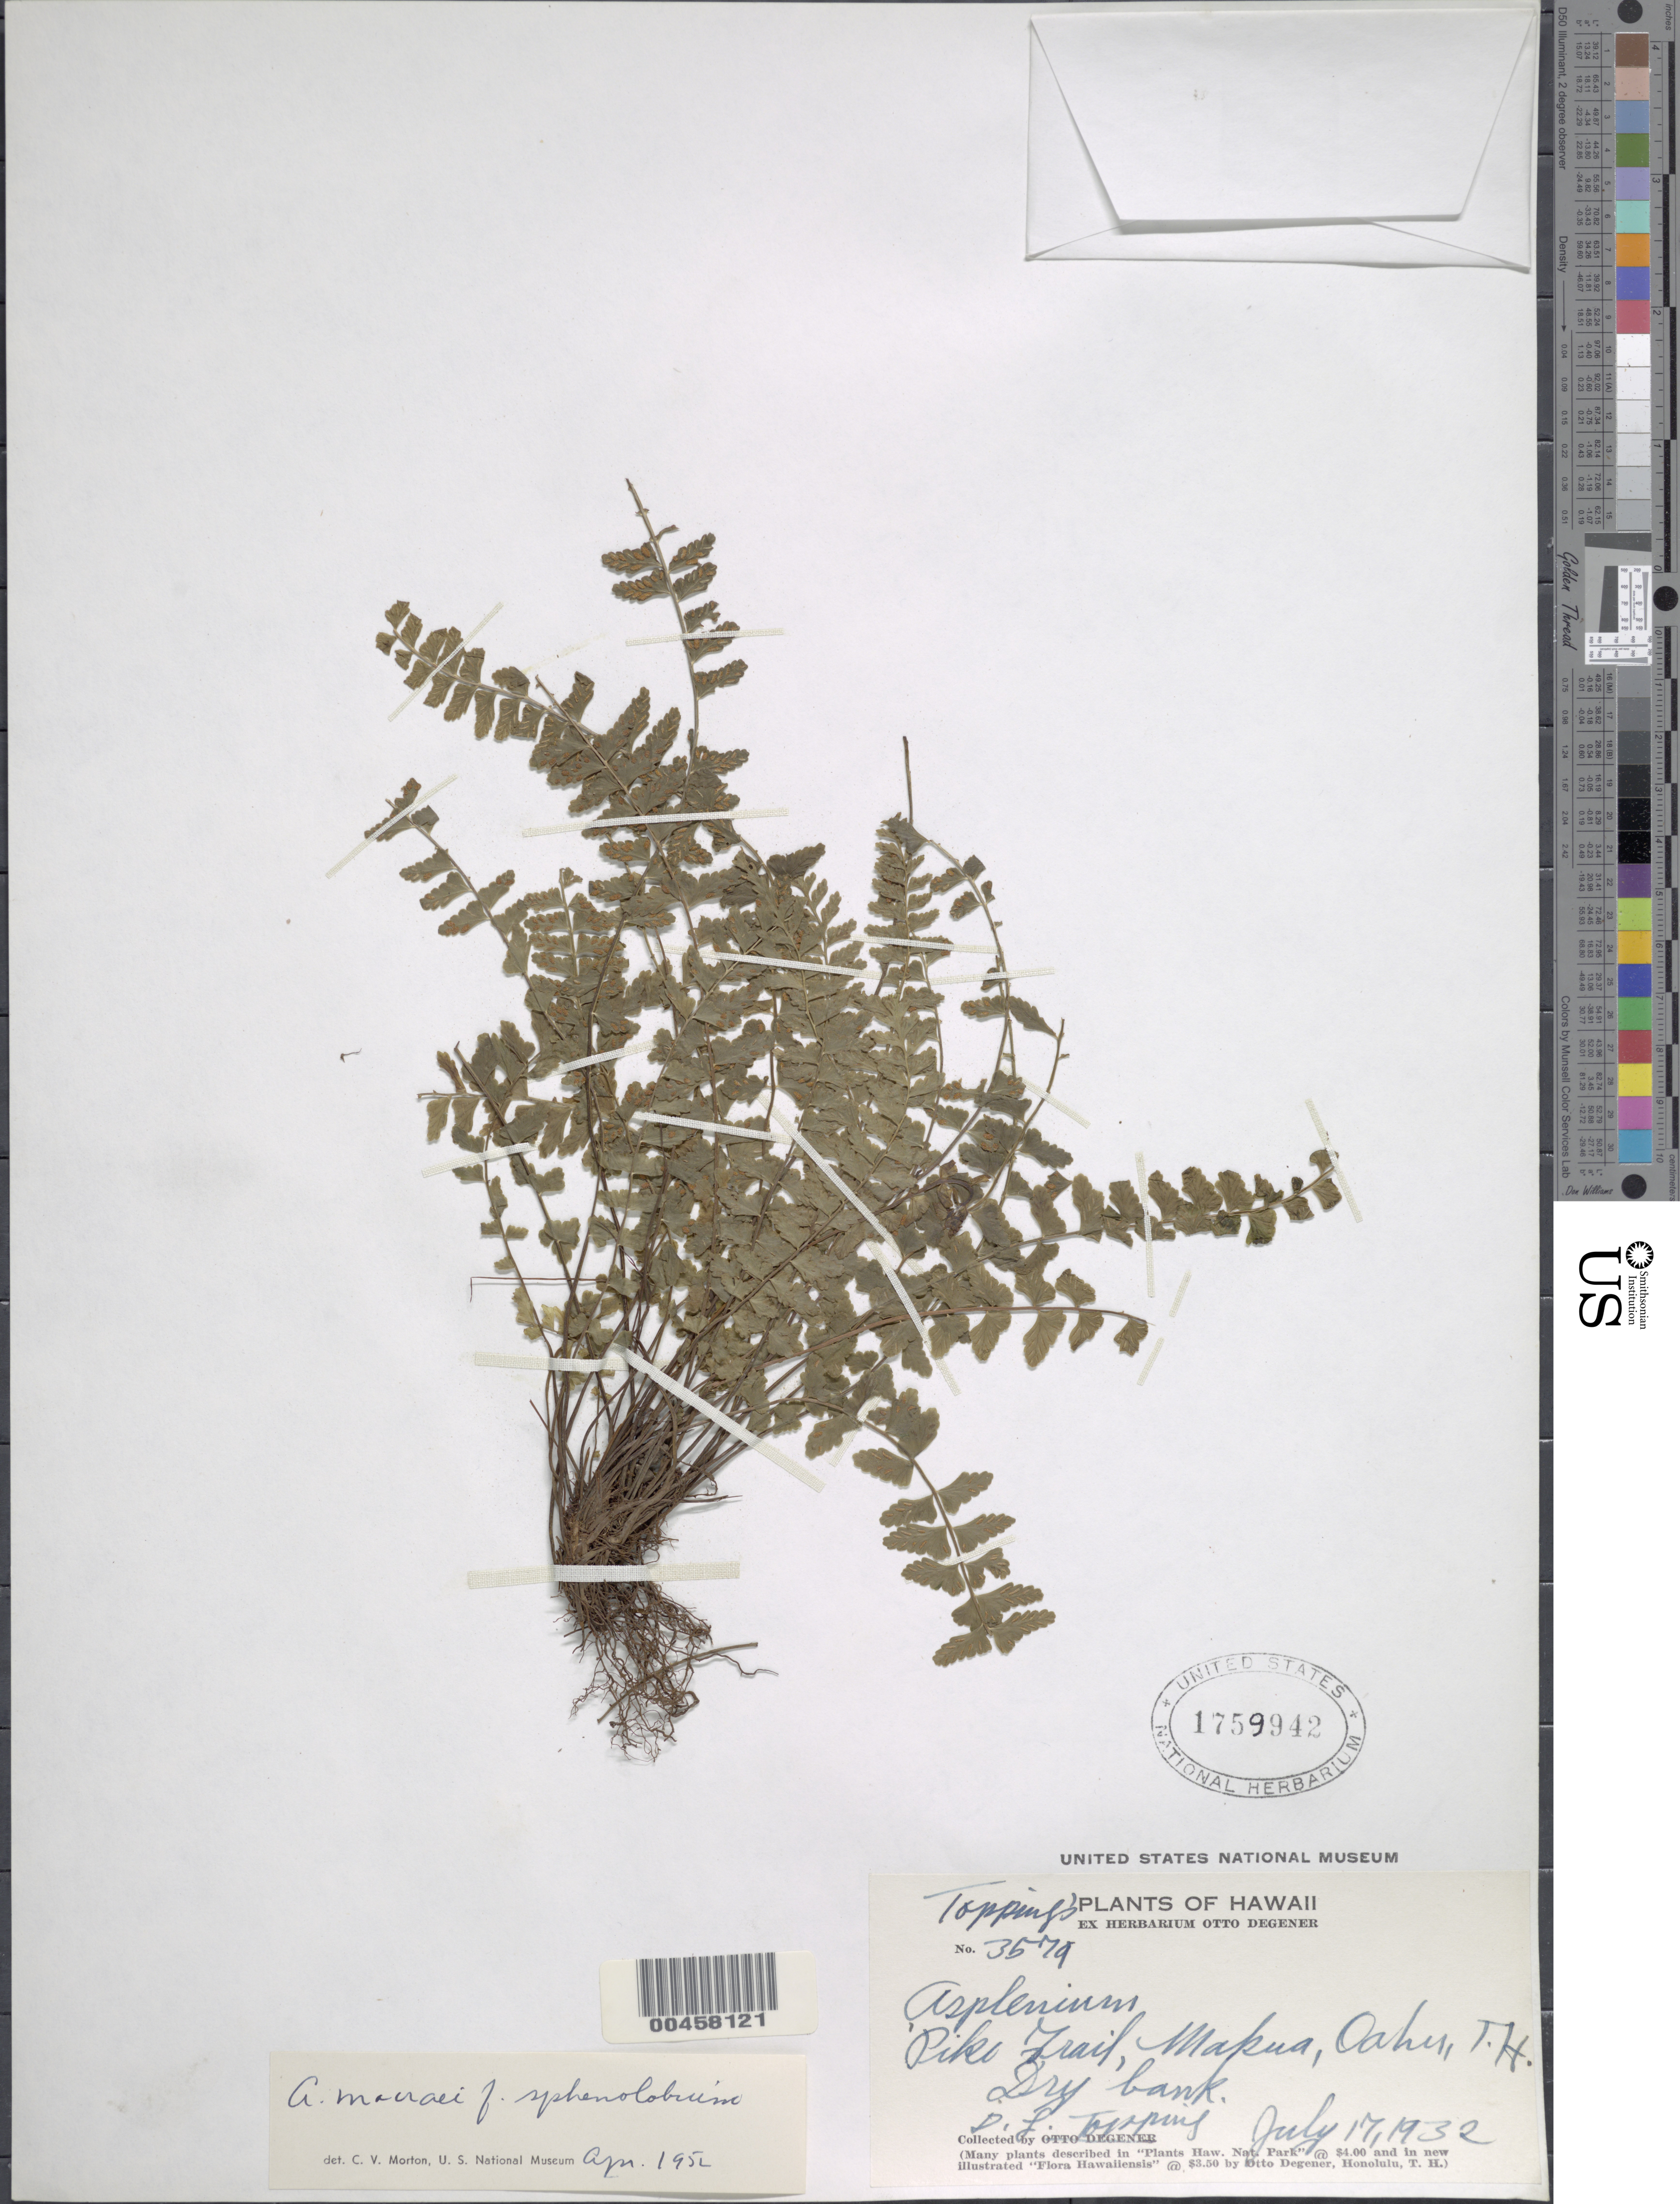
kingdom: Plantae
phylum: Tracheophyta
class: Polypodiopsida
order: Polypodiales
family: Aspleniaceae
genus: Asplenium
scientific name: Asplenium macraei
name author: Hook. & Grev.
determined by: Wagner, W. L., (BOT), Smithsonian Institution - National Museum of Natural History (UNITED STATES)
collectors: D. L. Topping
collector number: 3579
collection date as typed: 17 Jul 1932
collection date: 1932-07-17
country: United States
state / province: Hawaii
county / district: Honolulu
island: Oahu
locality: Piko Trail, Makua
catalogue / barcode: US 1759942